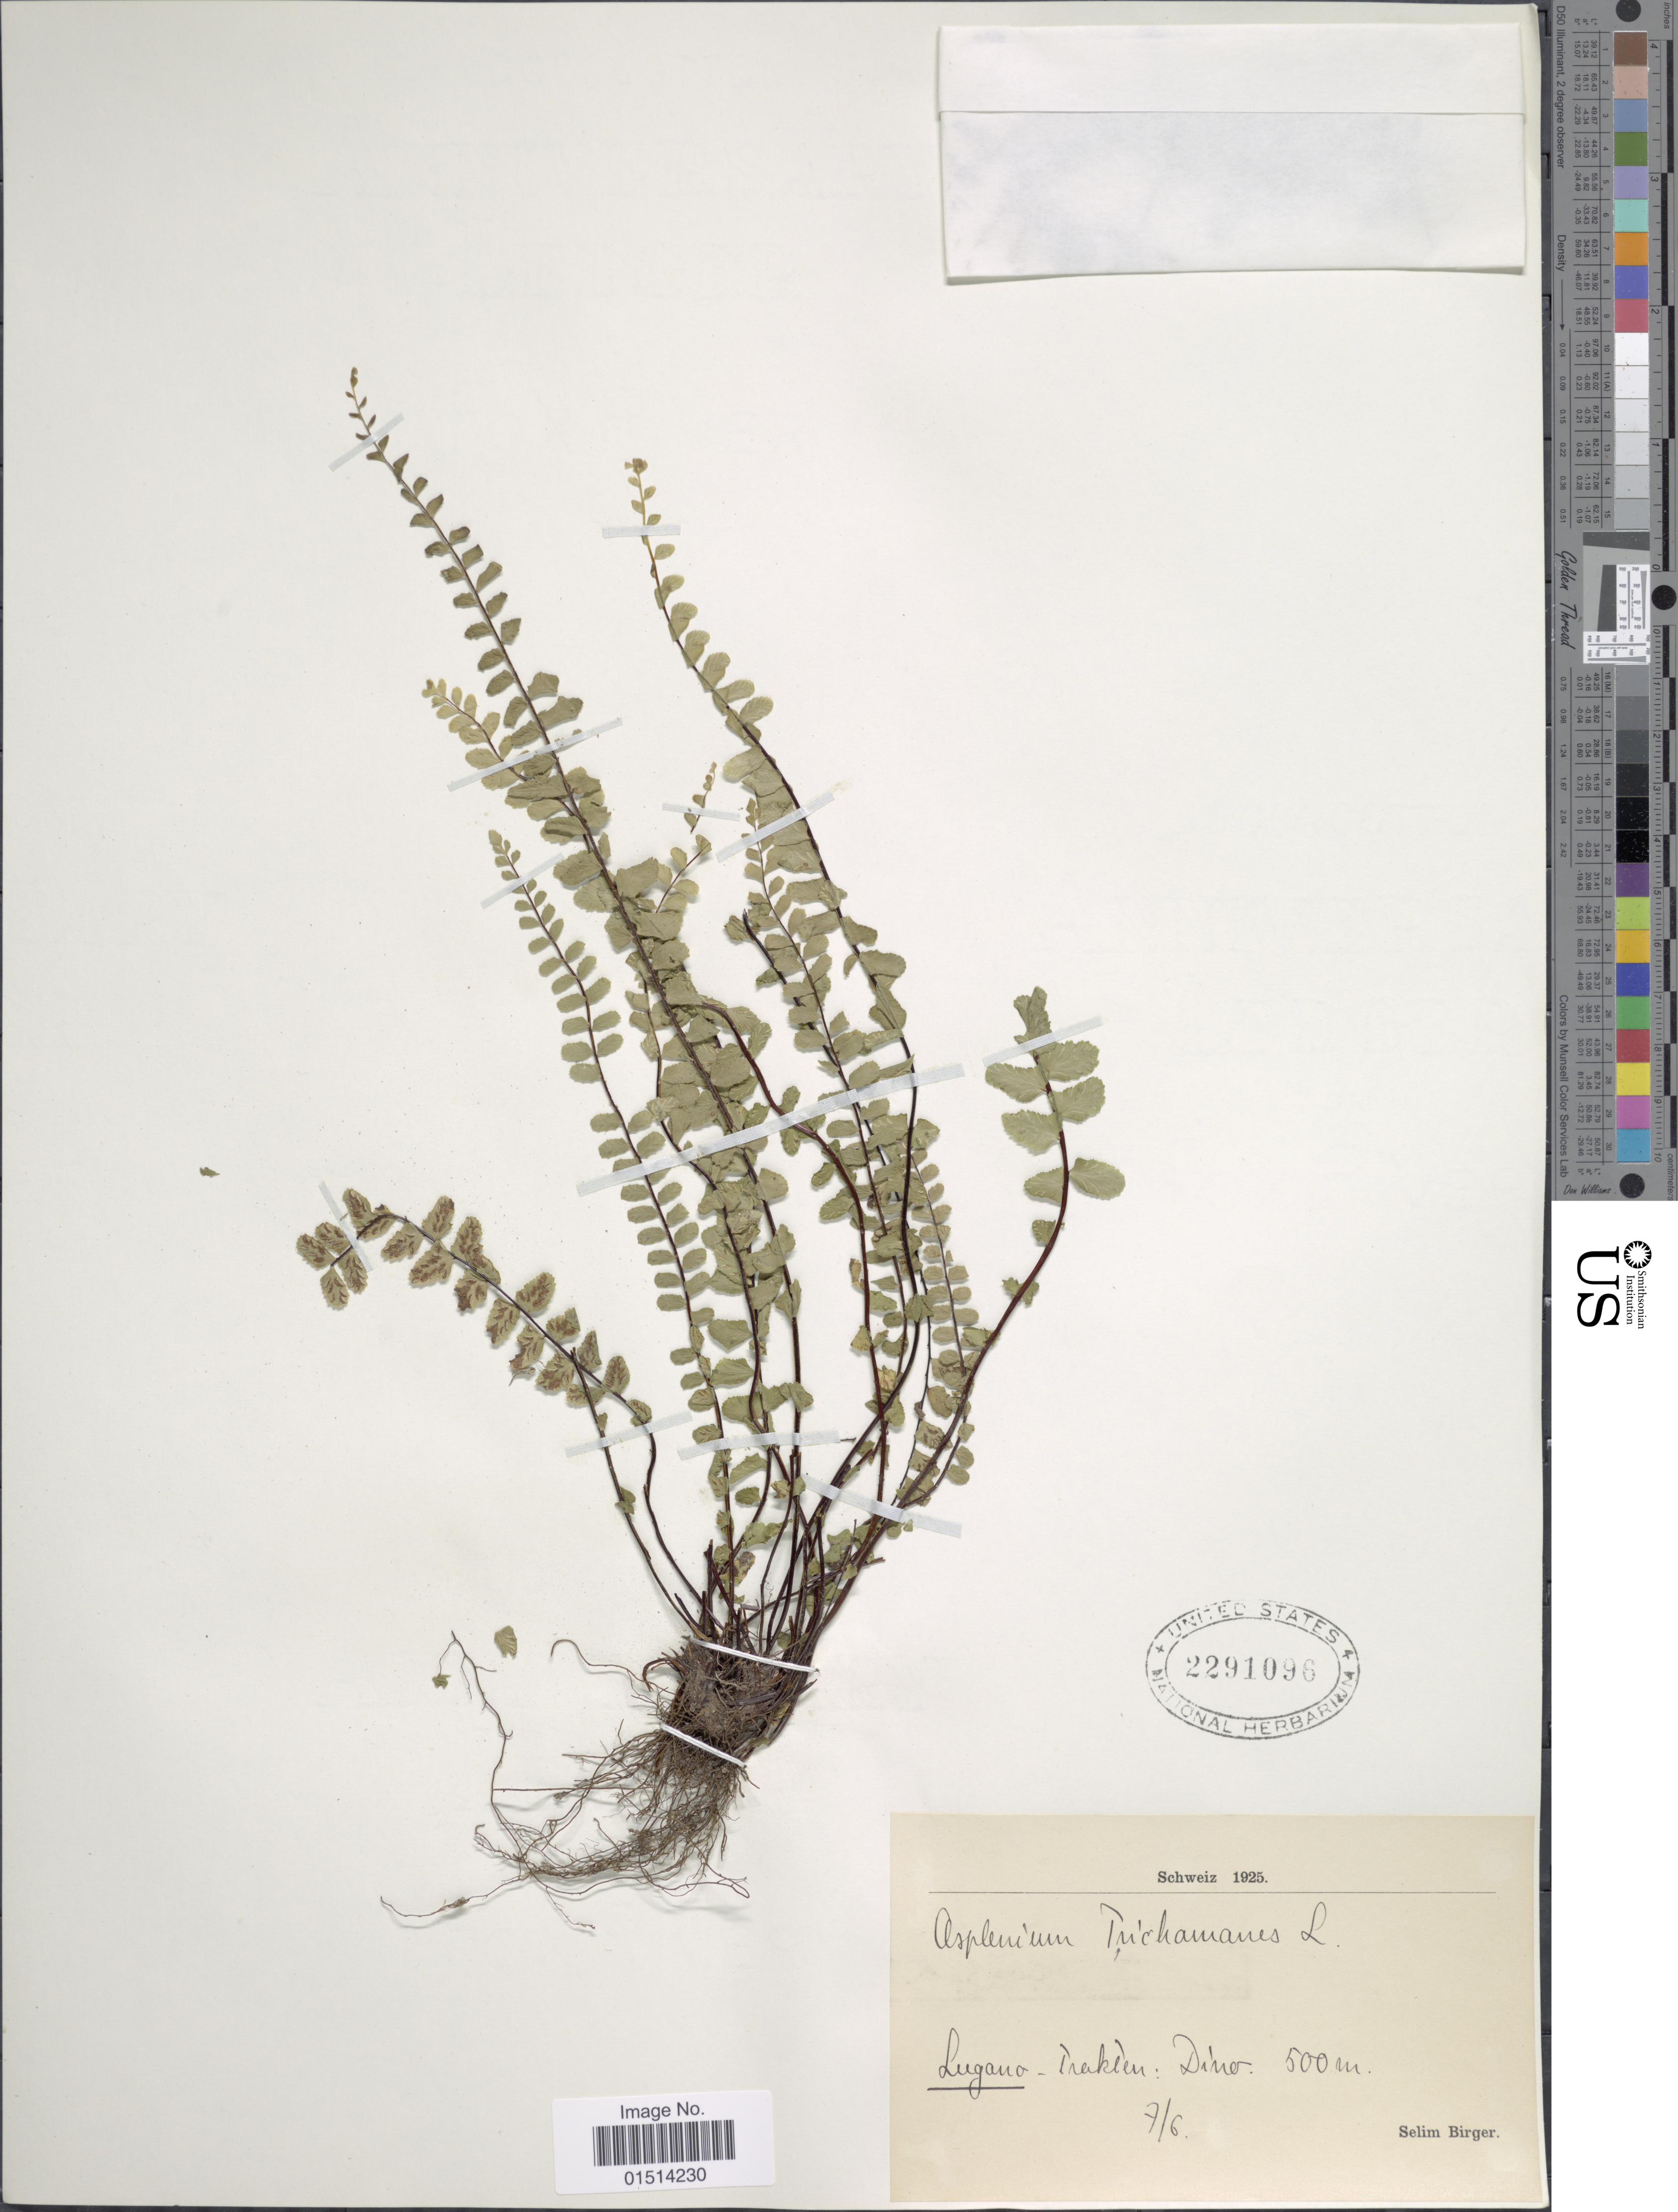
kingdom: Plantae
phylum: Tracheophyta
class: Polypodiopsida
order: Polypodiales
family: Aspleniaceae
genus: Asplenium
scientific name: Asplenium trichomanes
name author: L.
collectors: S. Birger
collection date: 1925-06-07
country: Switzerland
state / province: Ticino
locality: Schweiz, Lugano-Trakeen: Dino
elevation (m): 500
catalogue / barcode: US 2291096